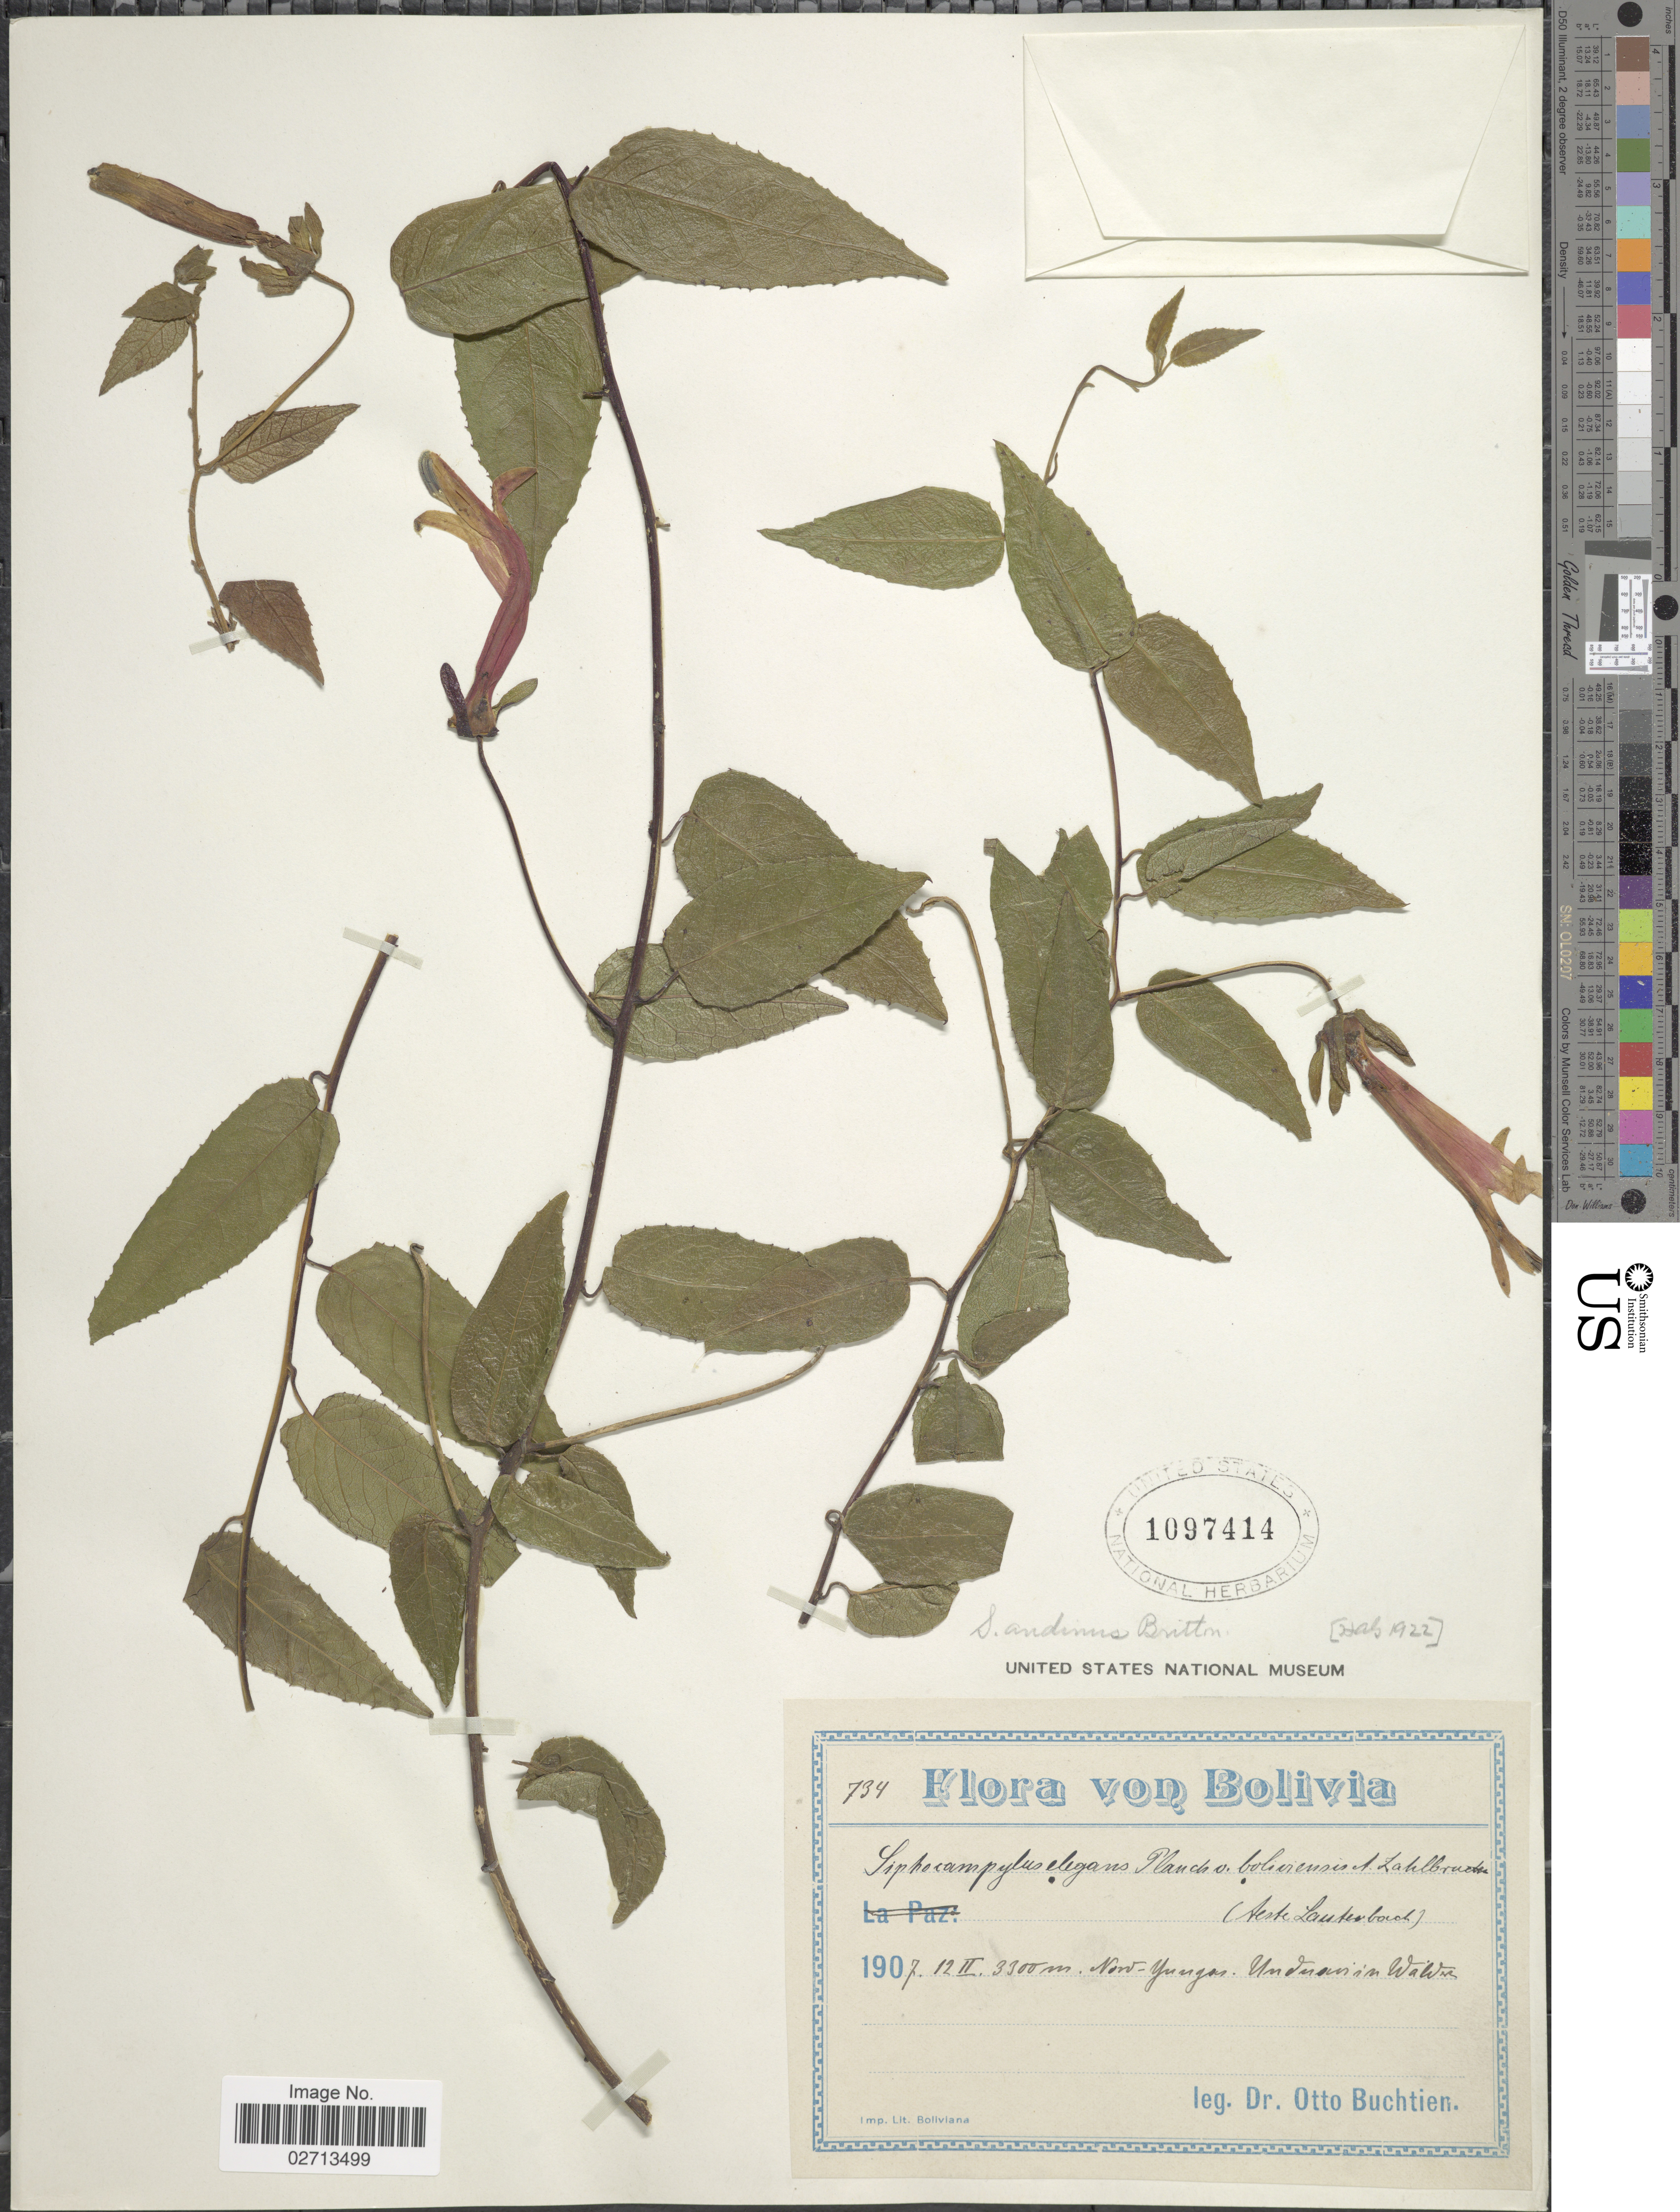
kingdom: Plantae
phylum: Tracheophyta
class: Magnoliopsida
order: Asterales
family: Campanulaceae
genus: Siphocampylus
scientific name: Siphocampylus andinus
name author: Britton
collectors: O. Buchtien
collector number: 734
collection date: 1907-02-12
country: Bolivia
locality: Nord-Yungas Unduavi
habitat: Walder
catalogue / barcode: US 1097414